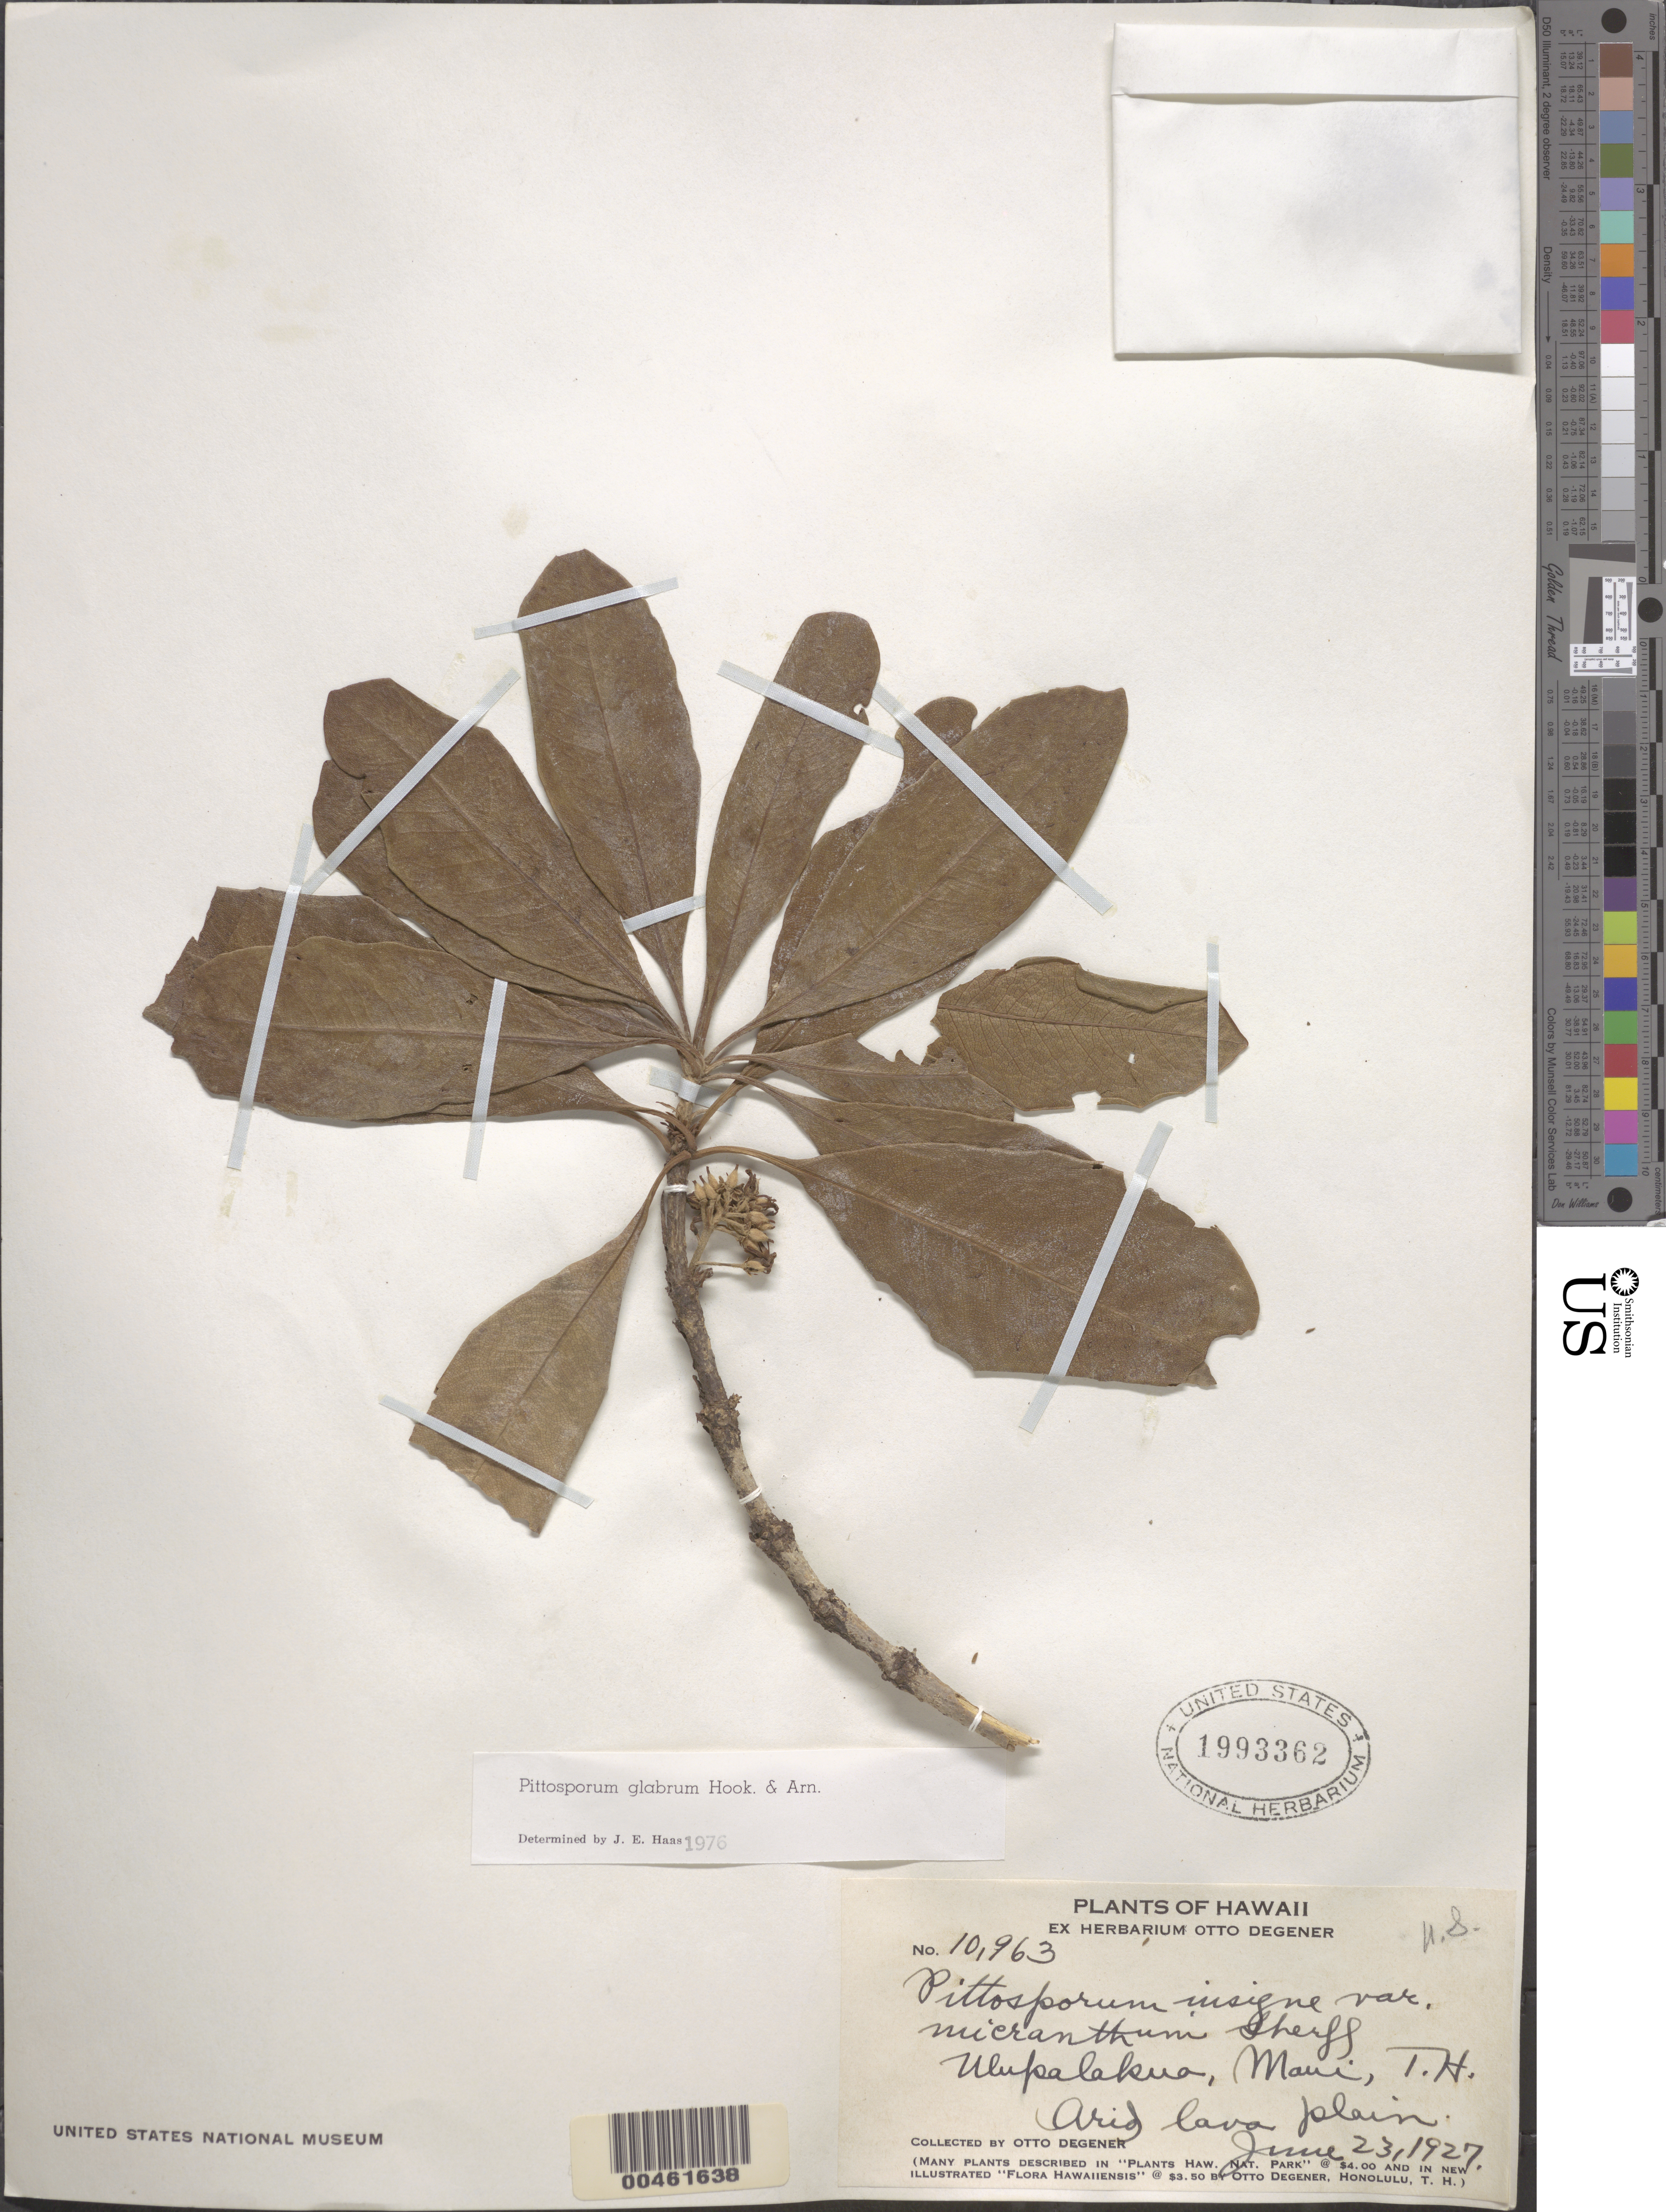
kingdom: Plantae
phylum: Tracheophyta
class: Magnoliopsida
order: Apiales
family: Pittosporaceae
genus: Pittosporum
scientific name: Pittosporum glabrum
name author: Hook. & Arn.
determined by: Haas, J. E.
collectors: O. Degener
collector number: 10963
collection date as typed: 23 Jun 1927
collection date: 1927-06-23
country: United States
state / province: Hawaii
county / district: Maui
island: Maui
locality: Ulupalakua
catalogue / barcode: US 1993362